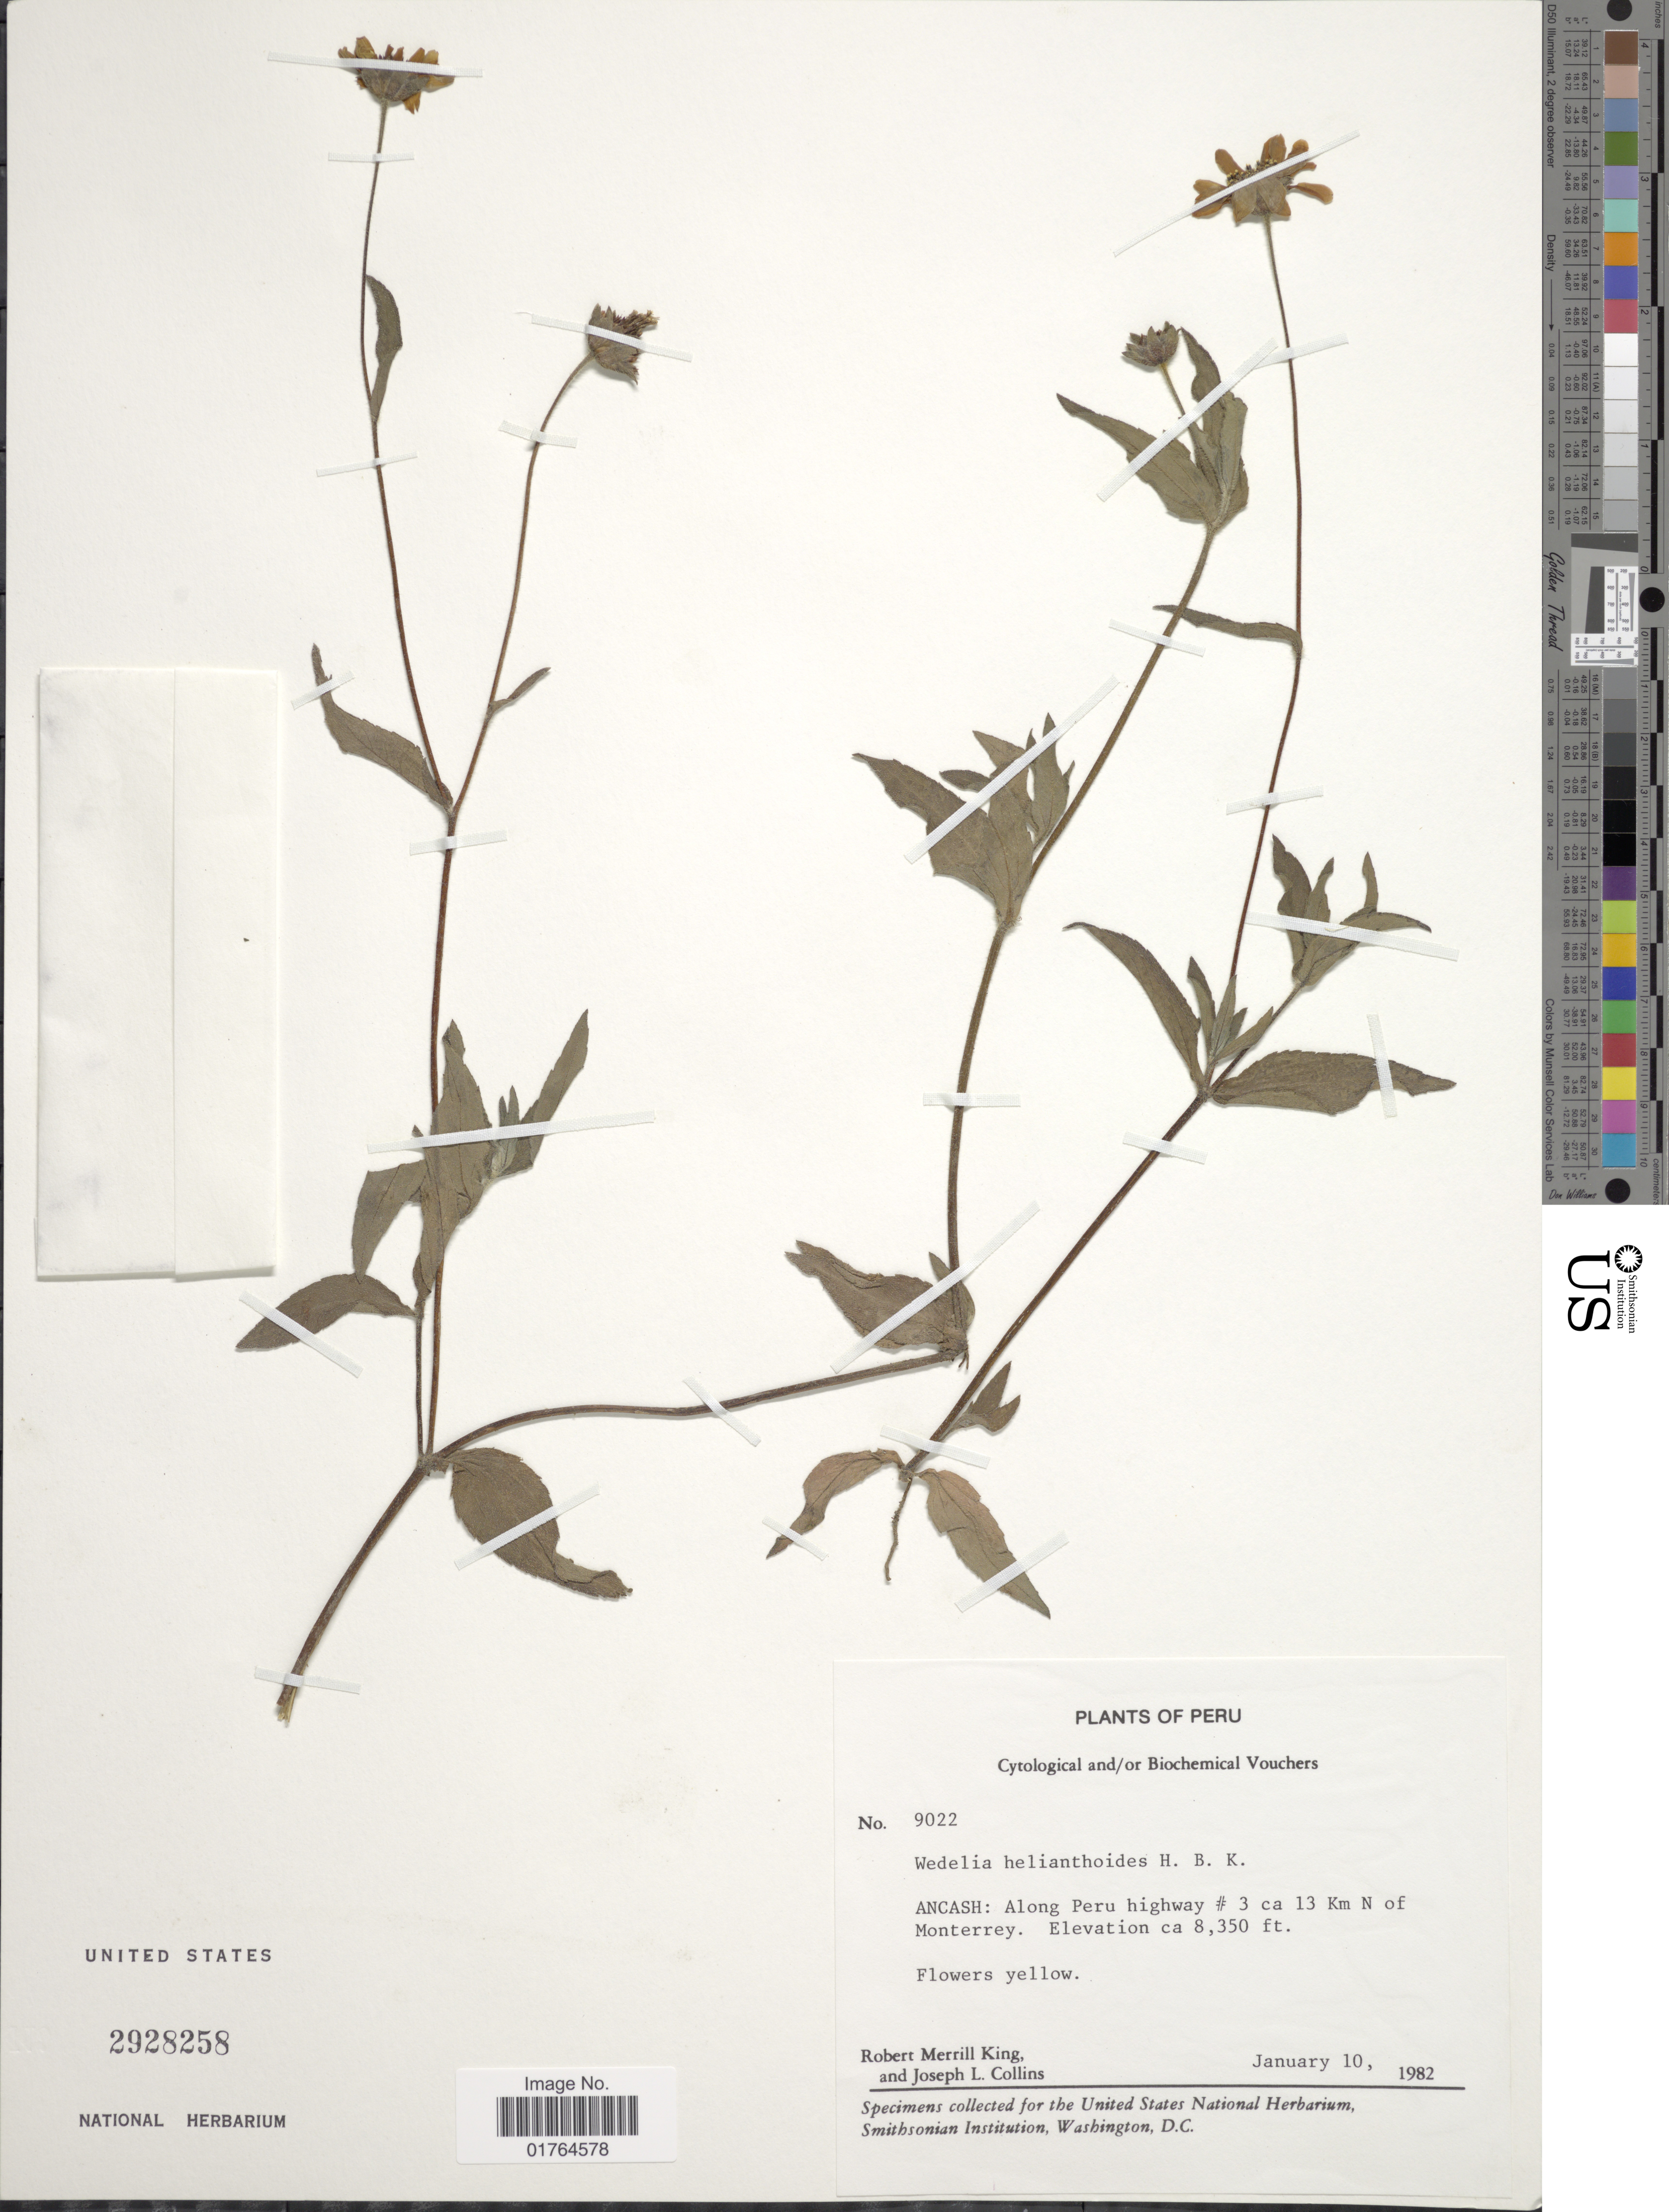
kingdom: Plantae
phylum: Tracheophyta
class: Magnoliopsida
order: Asterales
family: Asteraceae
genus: Wedelia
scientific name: Wedelia helianthoides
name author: Kunth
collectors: R. M. King & J. L. Collins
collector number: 9022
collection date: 1982-01-10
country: Peru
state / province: Ancash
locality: Along Peru highway #3, ca 13 km N of Monterrey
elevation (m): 2545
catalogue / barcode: US 2928258